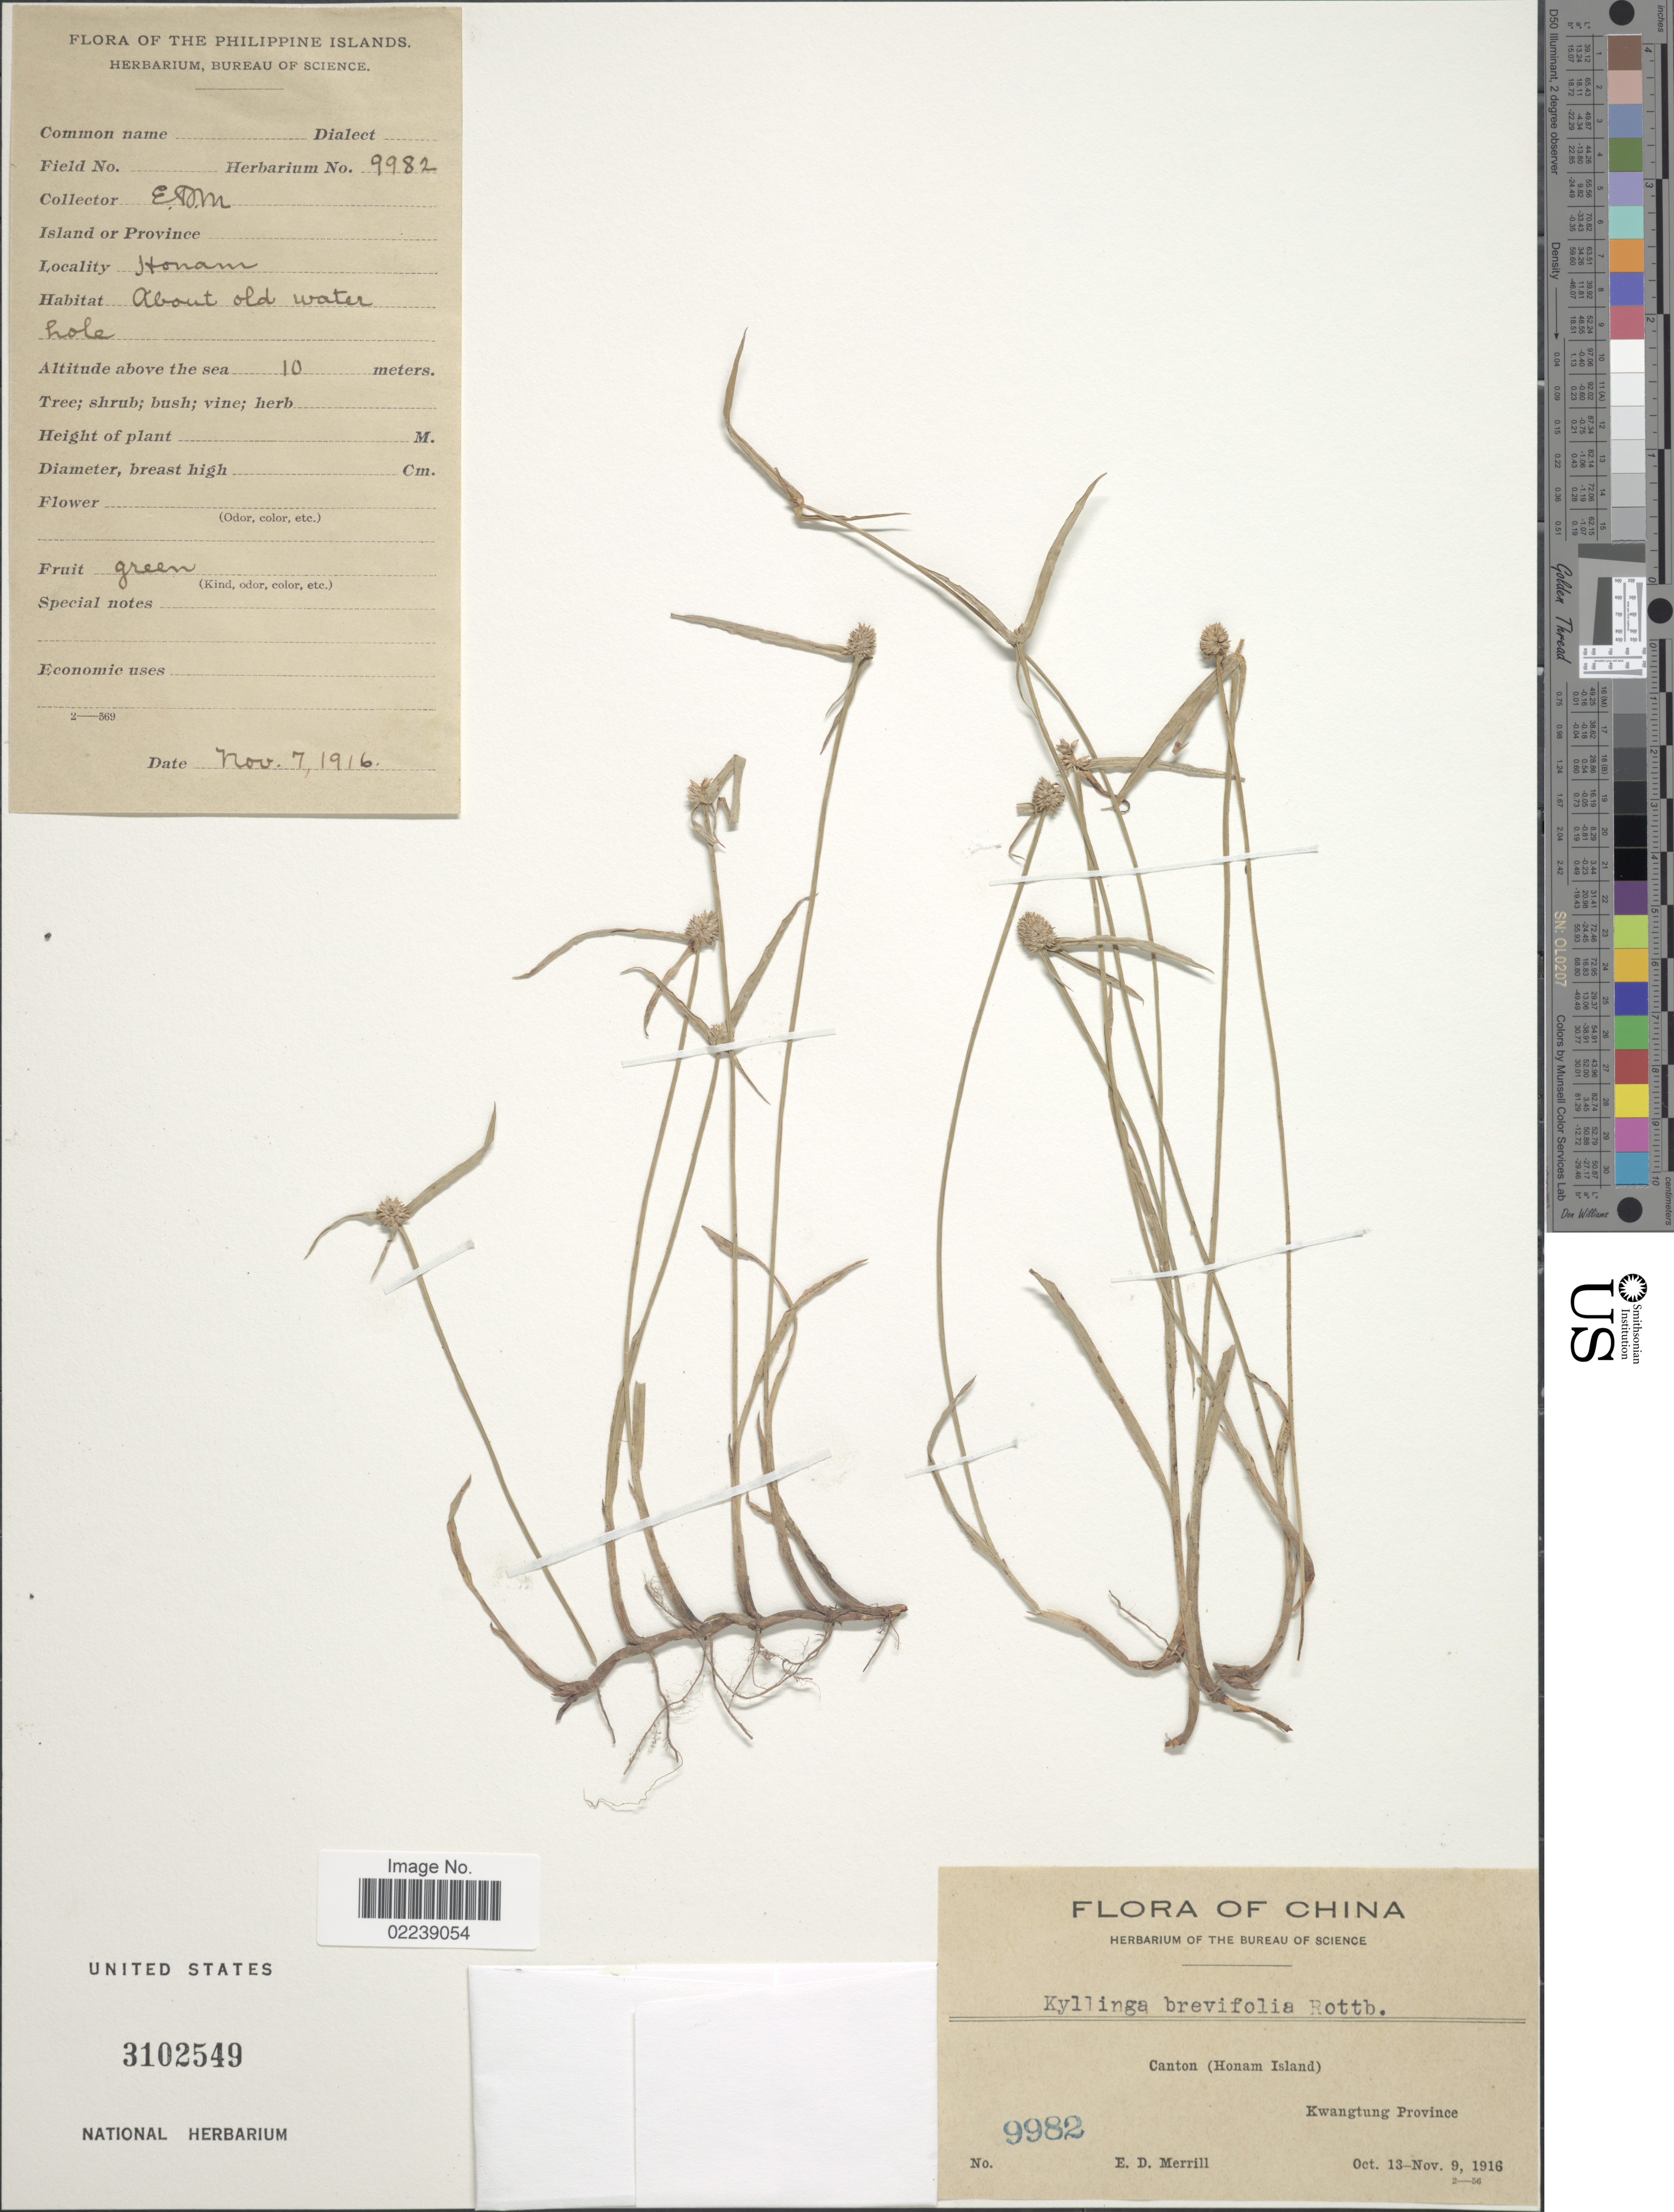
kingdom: Plantae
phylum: Tracheophyta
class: Liliopsida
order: Poales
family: Cyperaceae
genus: Cyperus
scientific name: Cyperus brevifolius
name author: (Rottb.) Hassk.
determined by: Strong, M. T., (US), Smithsonian Institution - National Museum of Natural History (UNITED STATES)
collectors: E. D. Merrill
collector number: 9982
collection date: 1916-11-07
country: China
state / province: Guangdong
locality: Canton (Honam Island), Kwangtung Province, about old water hole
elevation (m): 10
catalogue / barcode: US 3102549